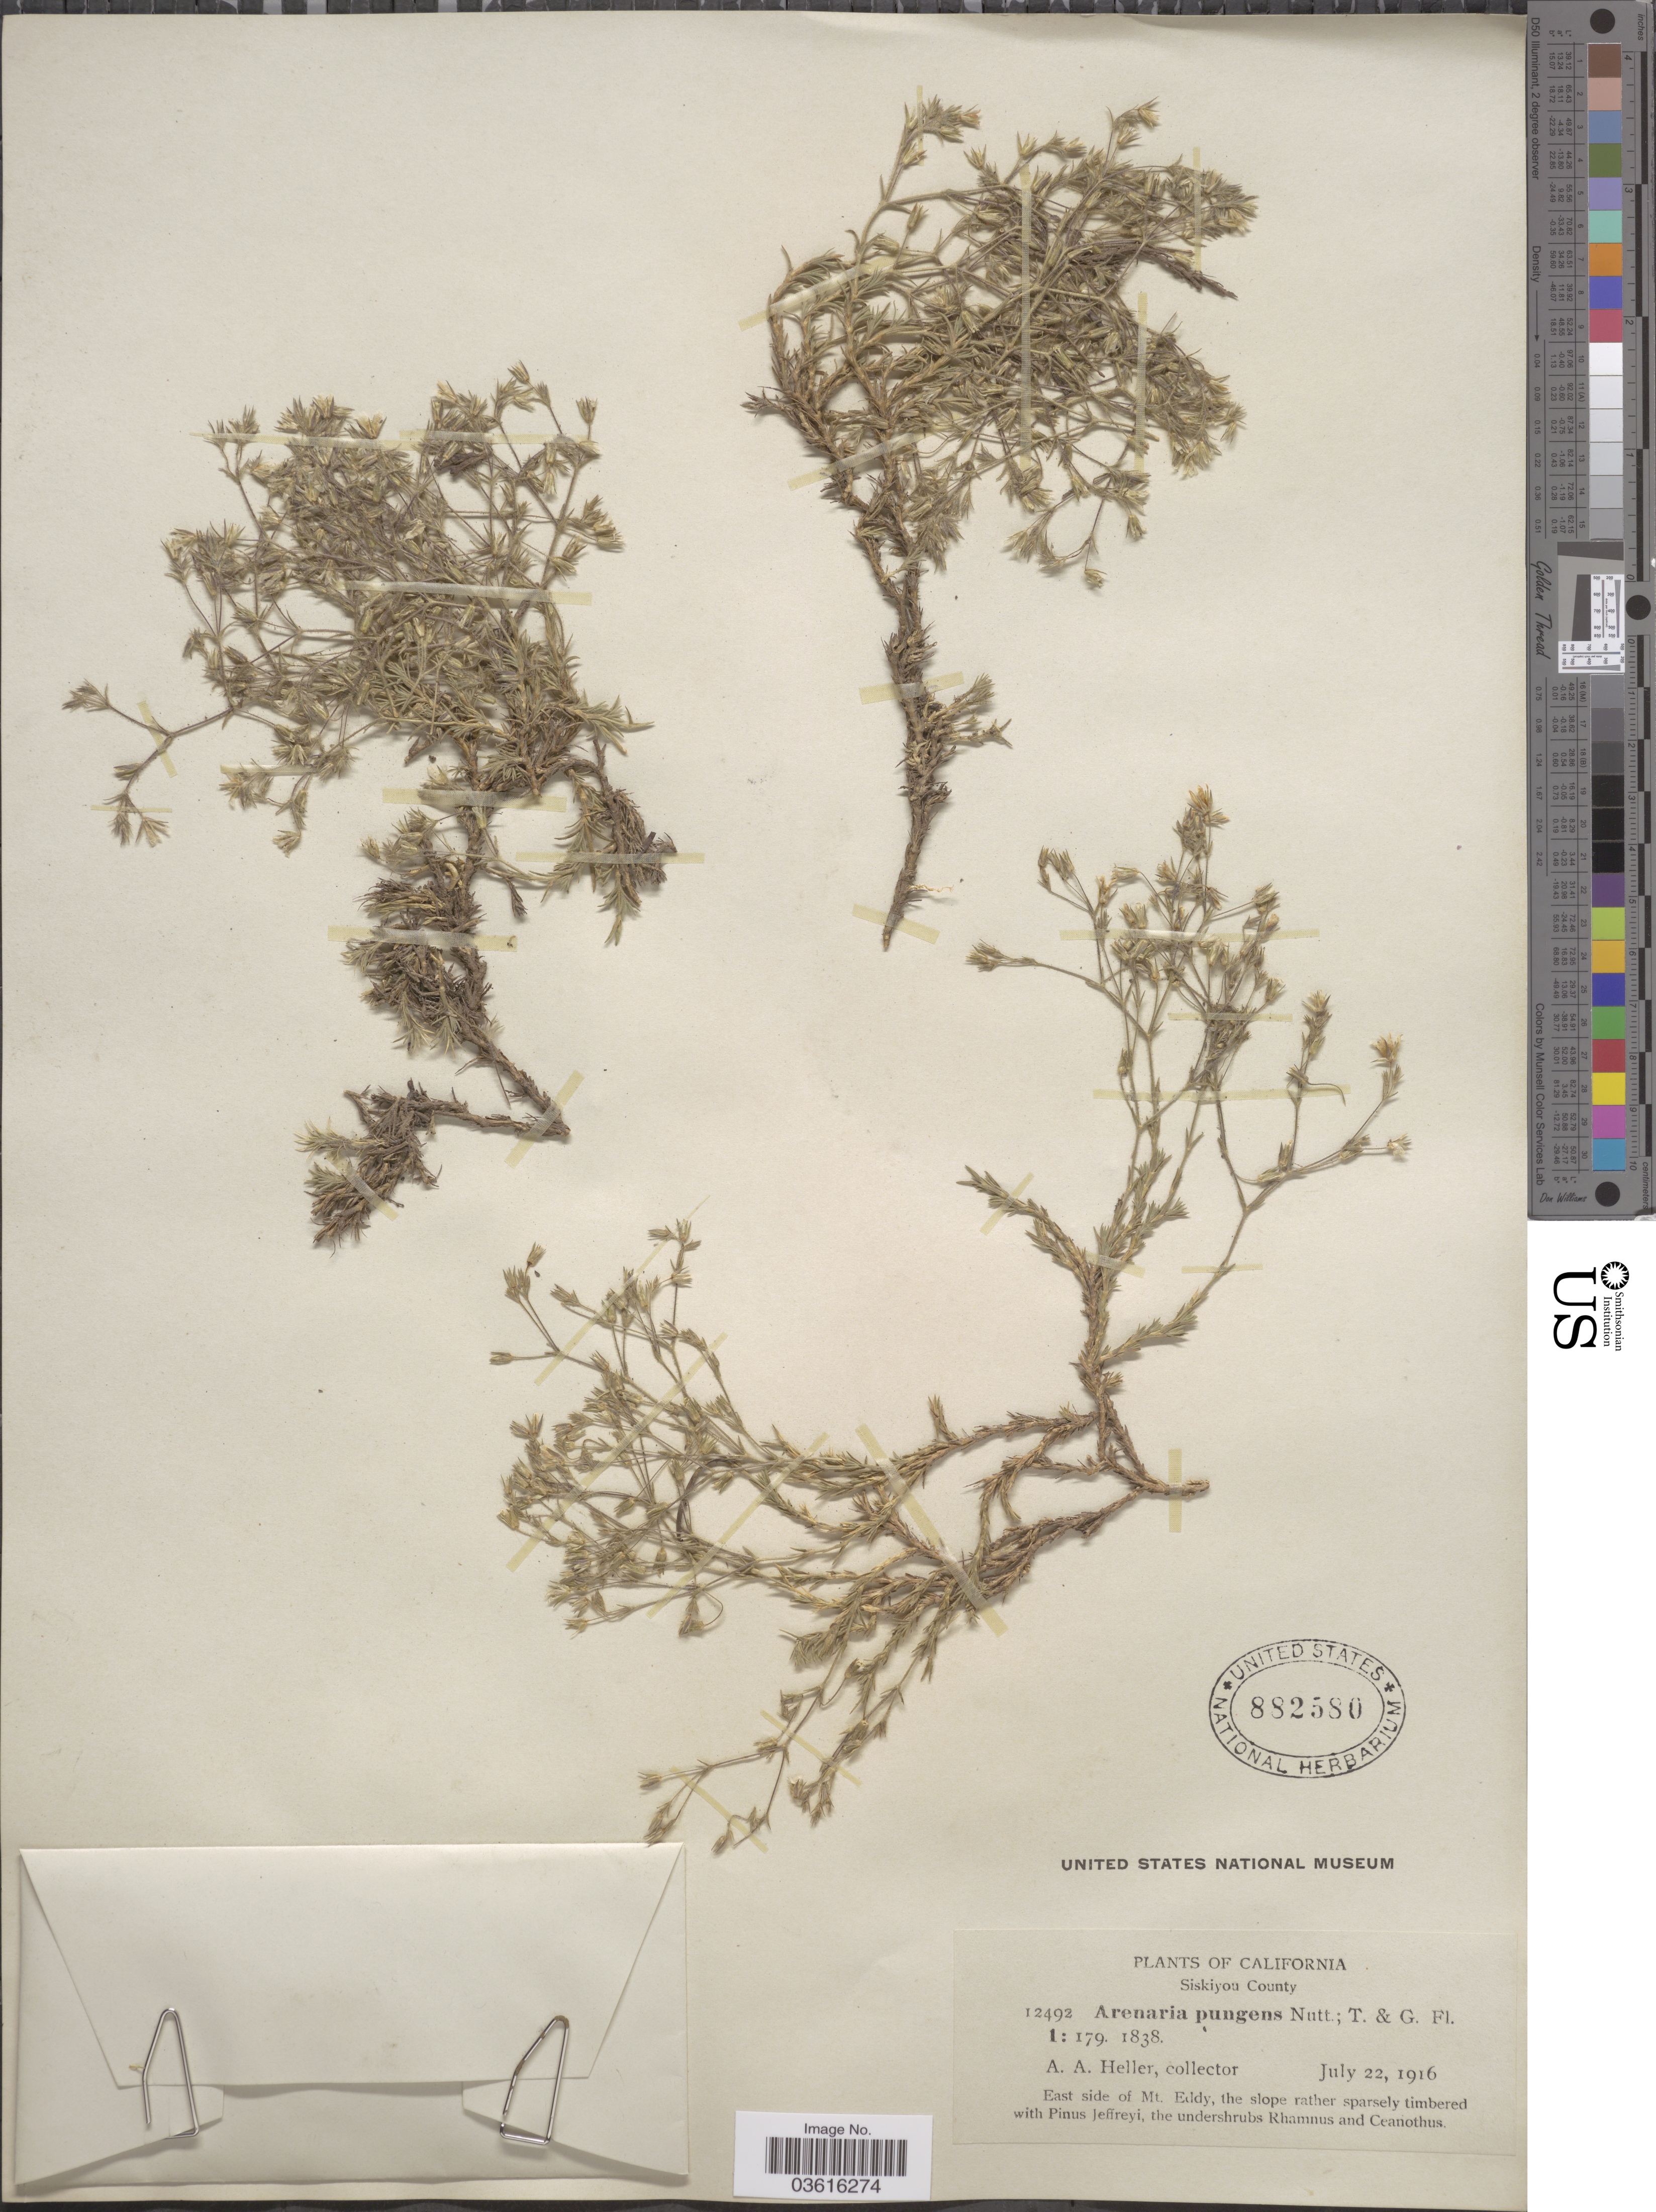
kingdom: Plantae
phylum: Tracheophyta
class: Magnoliopsida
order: Caryophyllales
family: Caryophyllaceae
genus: Minuartia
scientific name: Minuartia nuttallii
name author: (Pax) Briq.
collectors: A. A. Heller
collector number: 12492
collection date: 1916-07-22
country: United States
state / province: California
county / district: Siskiyou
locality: Siskiyou County. East side of Mt. Eddy.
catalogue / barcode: US 882580